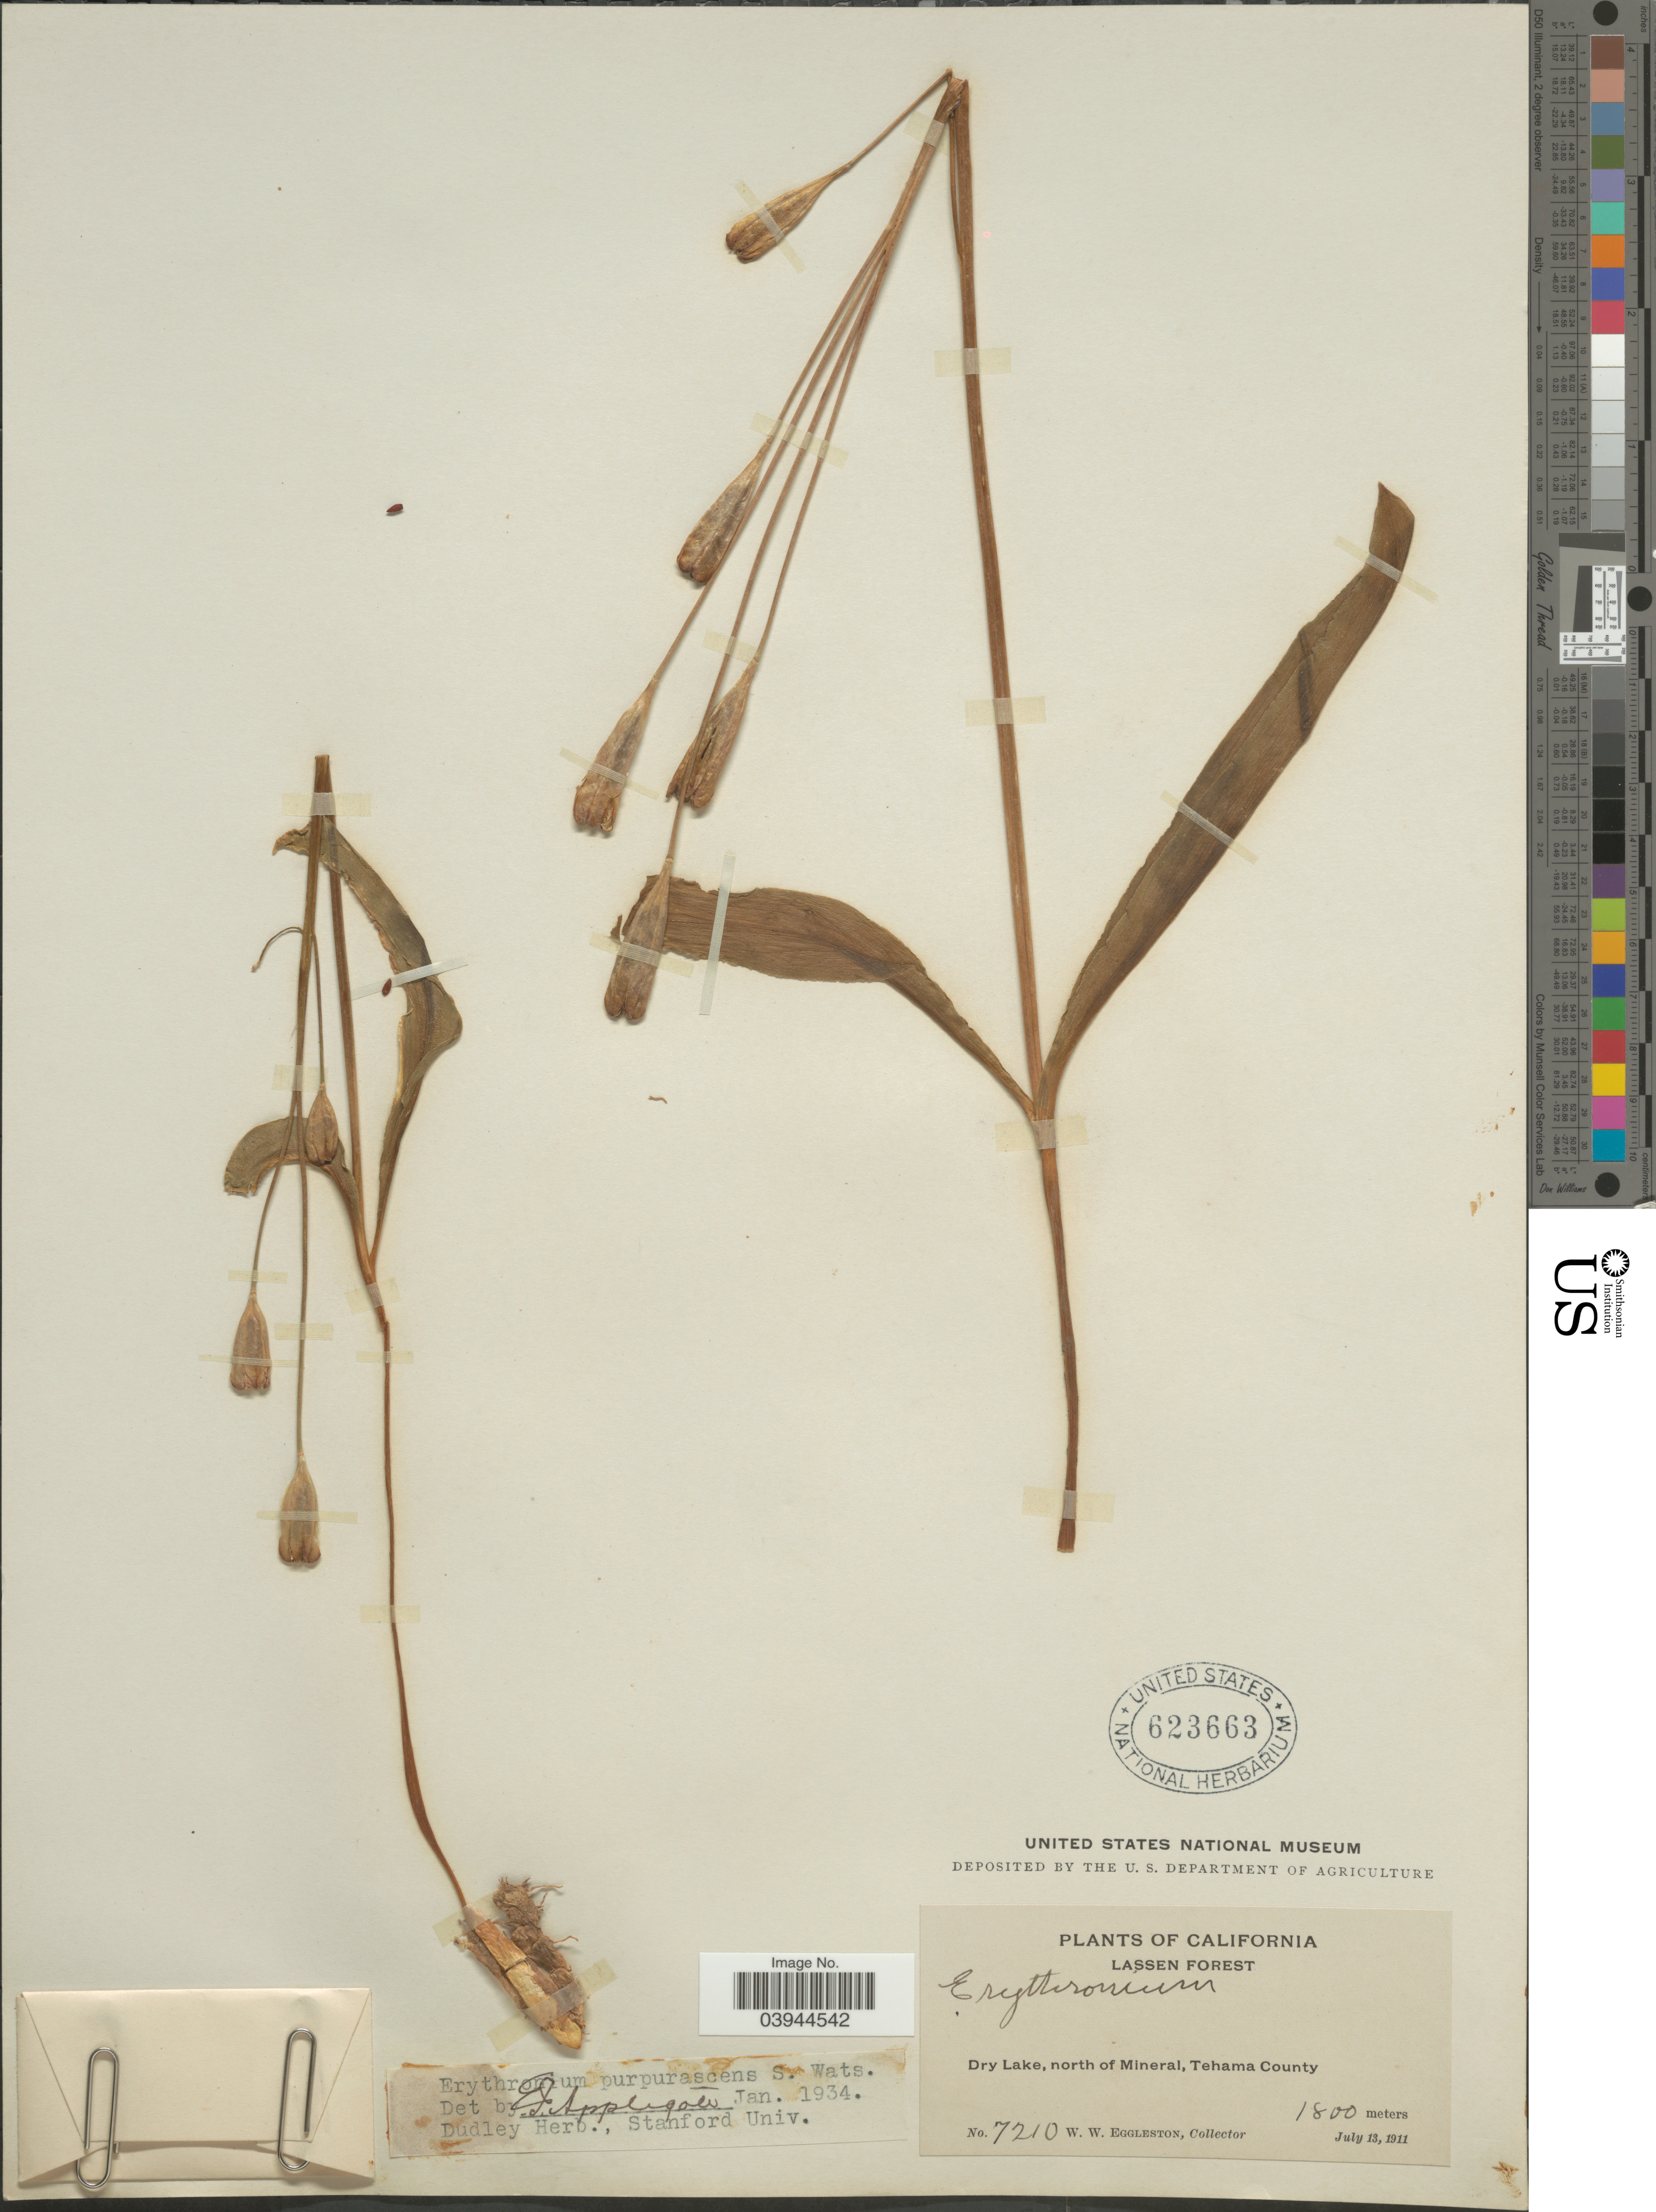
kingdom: Plantae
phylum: Tracheophyta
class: Liliopsida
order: Liliales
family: Liliaceae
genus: Erythronium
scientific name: Erythronium purpurascens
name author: S. Watson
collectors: W. W. Eggleston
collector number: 7210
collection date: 1911-07-13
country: United States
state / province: California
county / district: Tehama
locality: Lassen Forest. Dry Lake, north of Mineral, Tehama County.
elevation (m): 1800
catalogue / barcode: US 623663